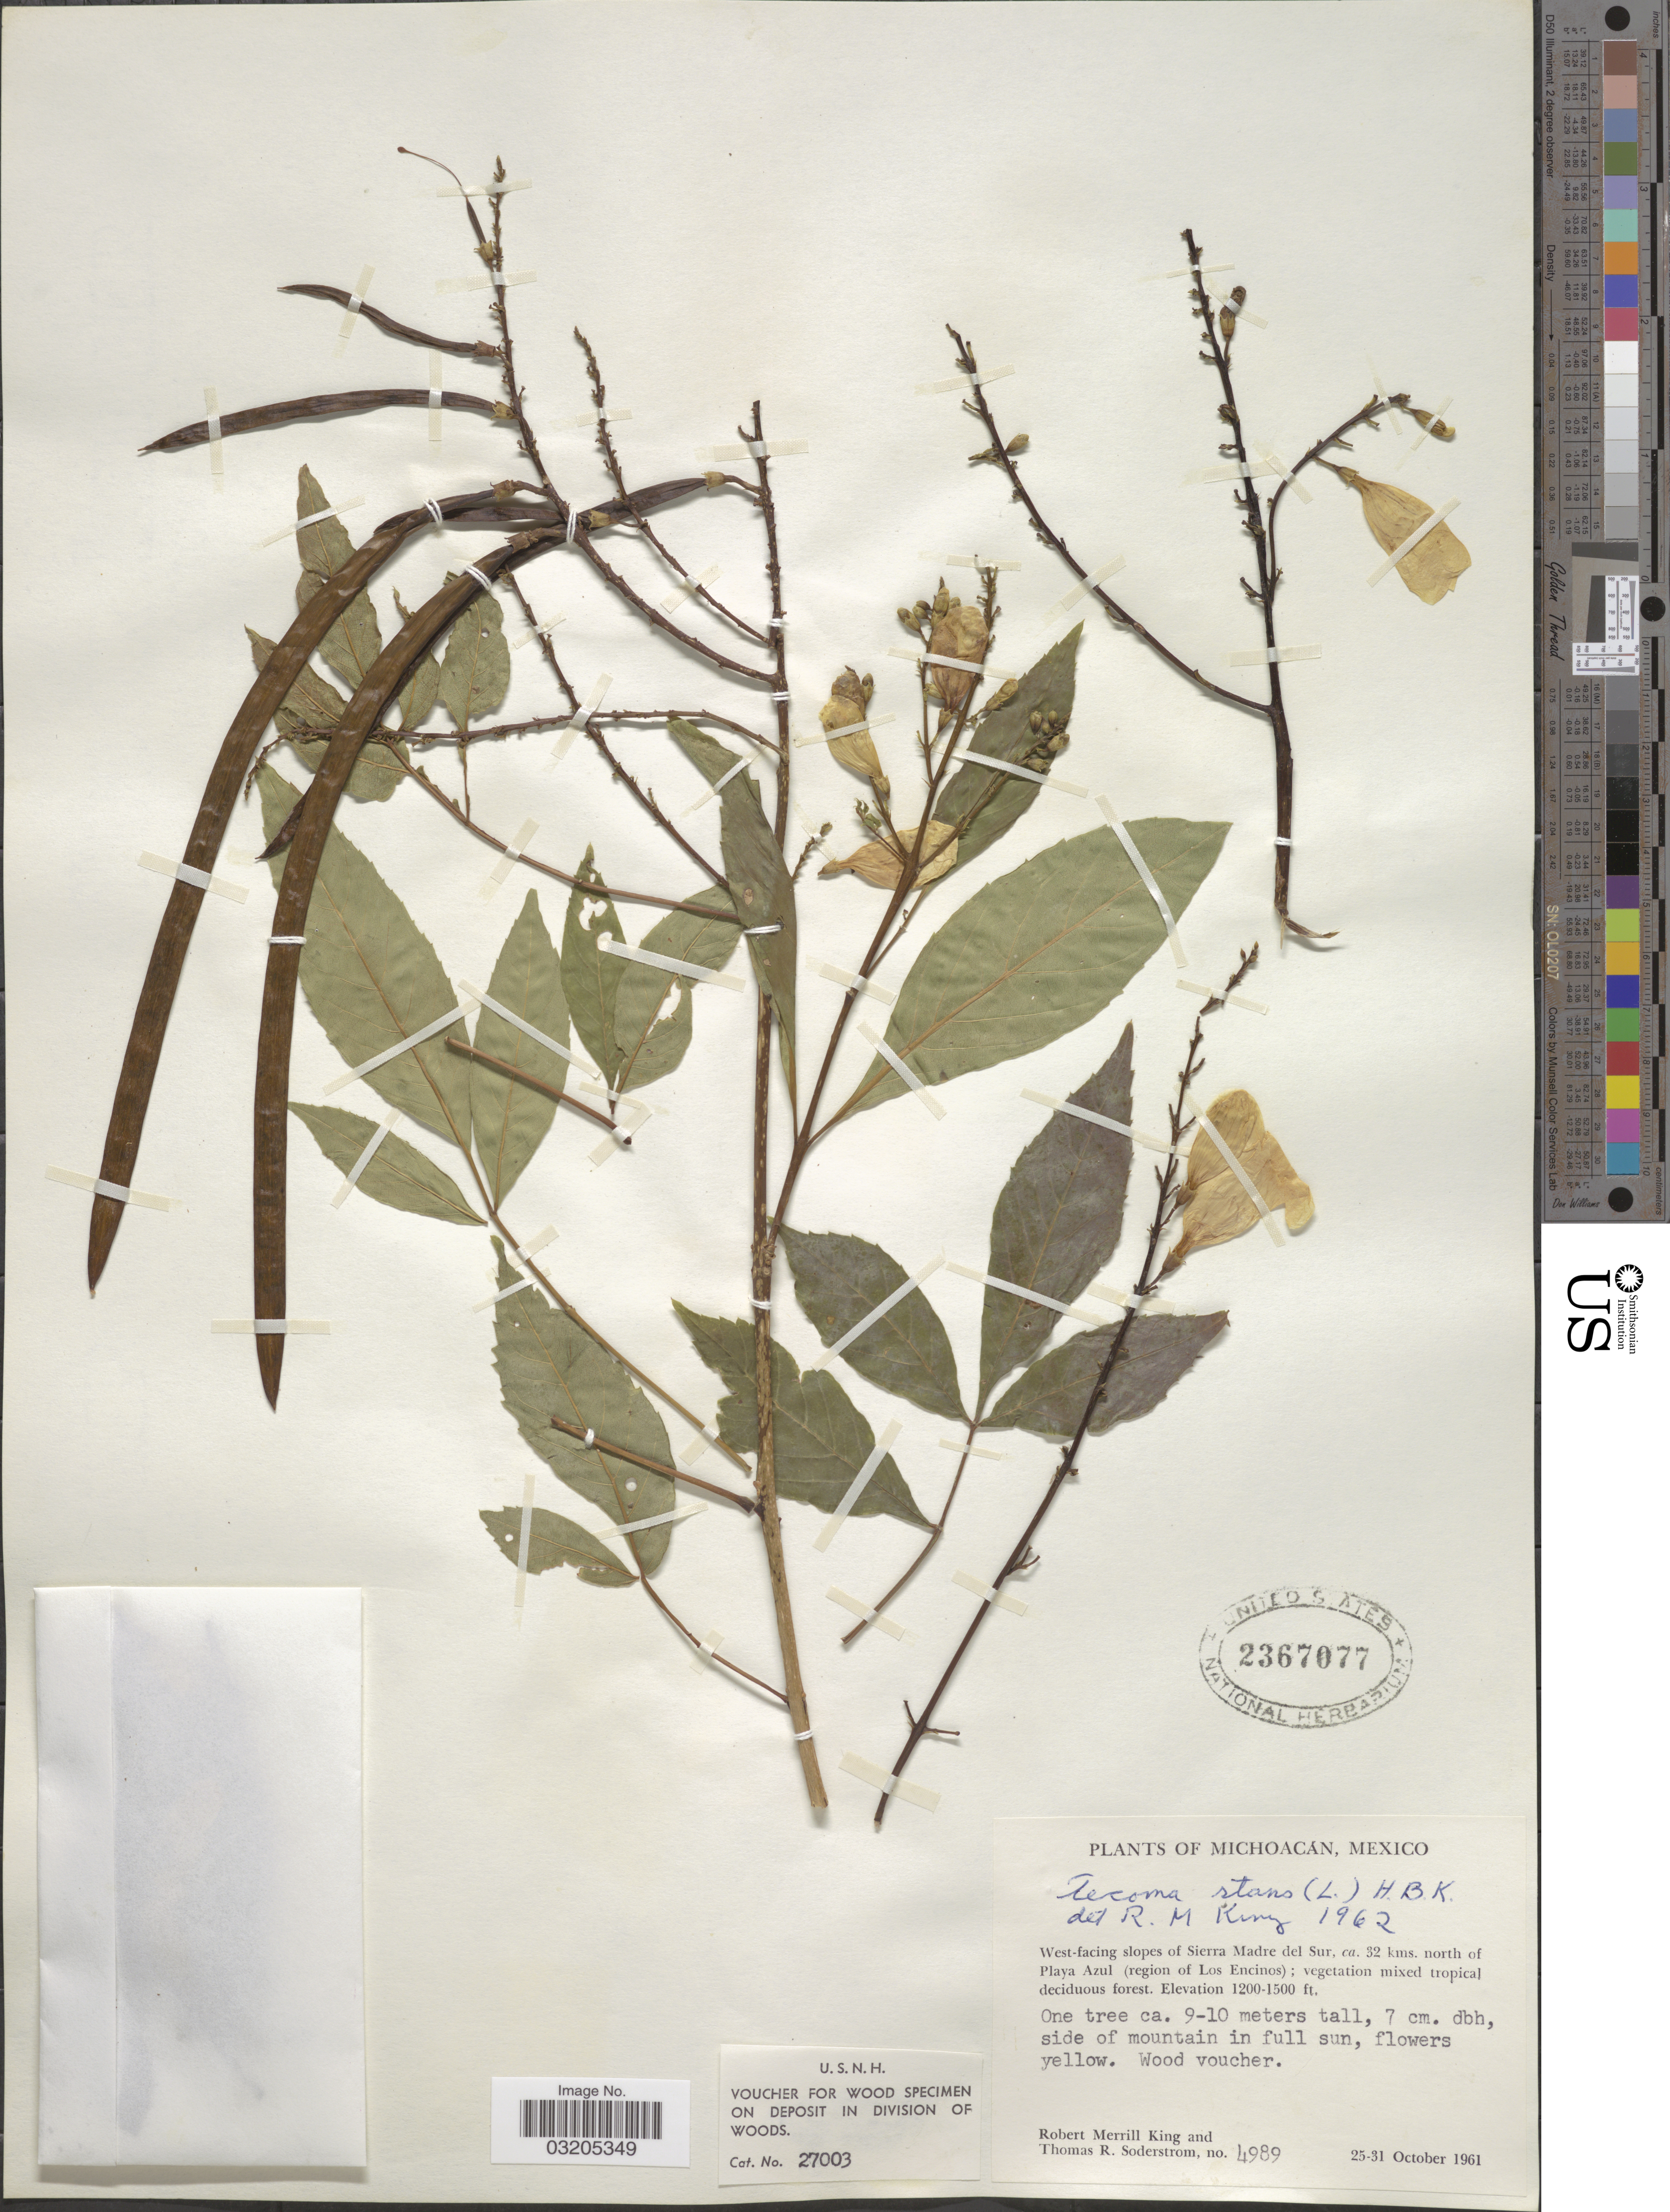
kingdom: Plantae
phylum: Tracheophyta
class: Magnoliopsida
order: Lamiales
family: Bignoniaceae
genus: Tecoma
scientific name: Tecoma stans var. stans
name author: (L.) Juss. ex Kunth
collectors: R. M. King & T. R. Soderstrom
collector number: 4989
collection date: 1961-10-25/1961-10-31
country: Mexico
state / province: Michoacán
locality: West-facing slopes of Sierra Madre del Sur, ca. 32 kms. north of Playa Azul (region of Los Encinos).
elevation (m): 366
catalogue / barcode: US 2367077